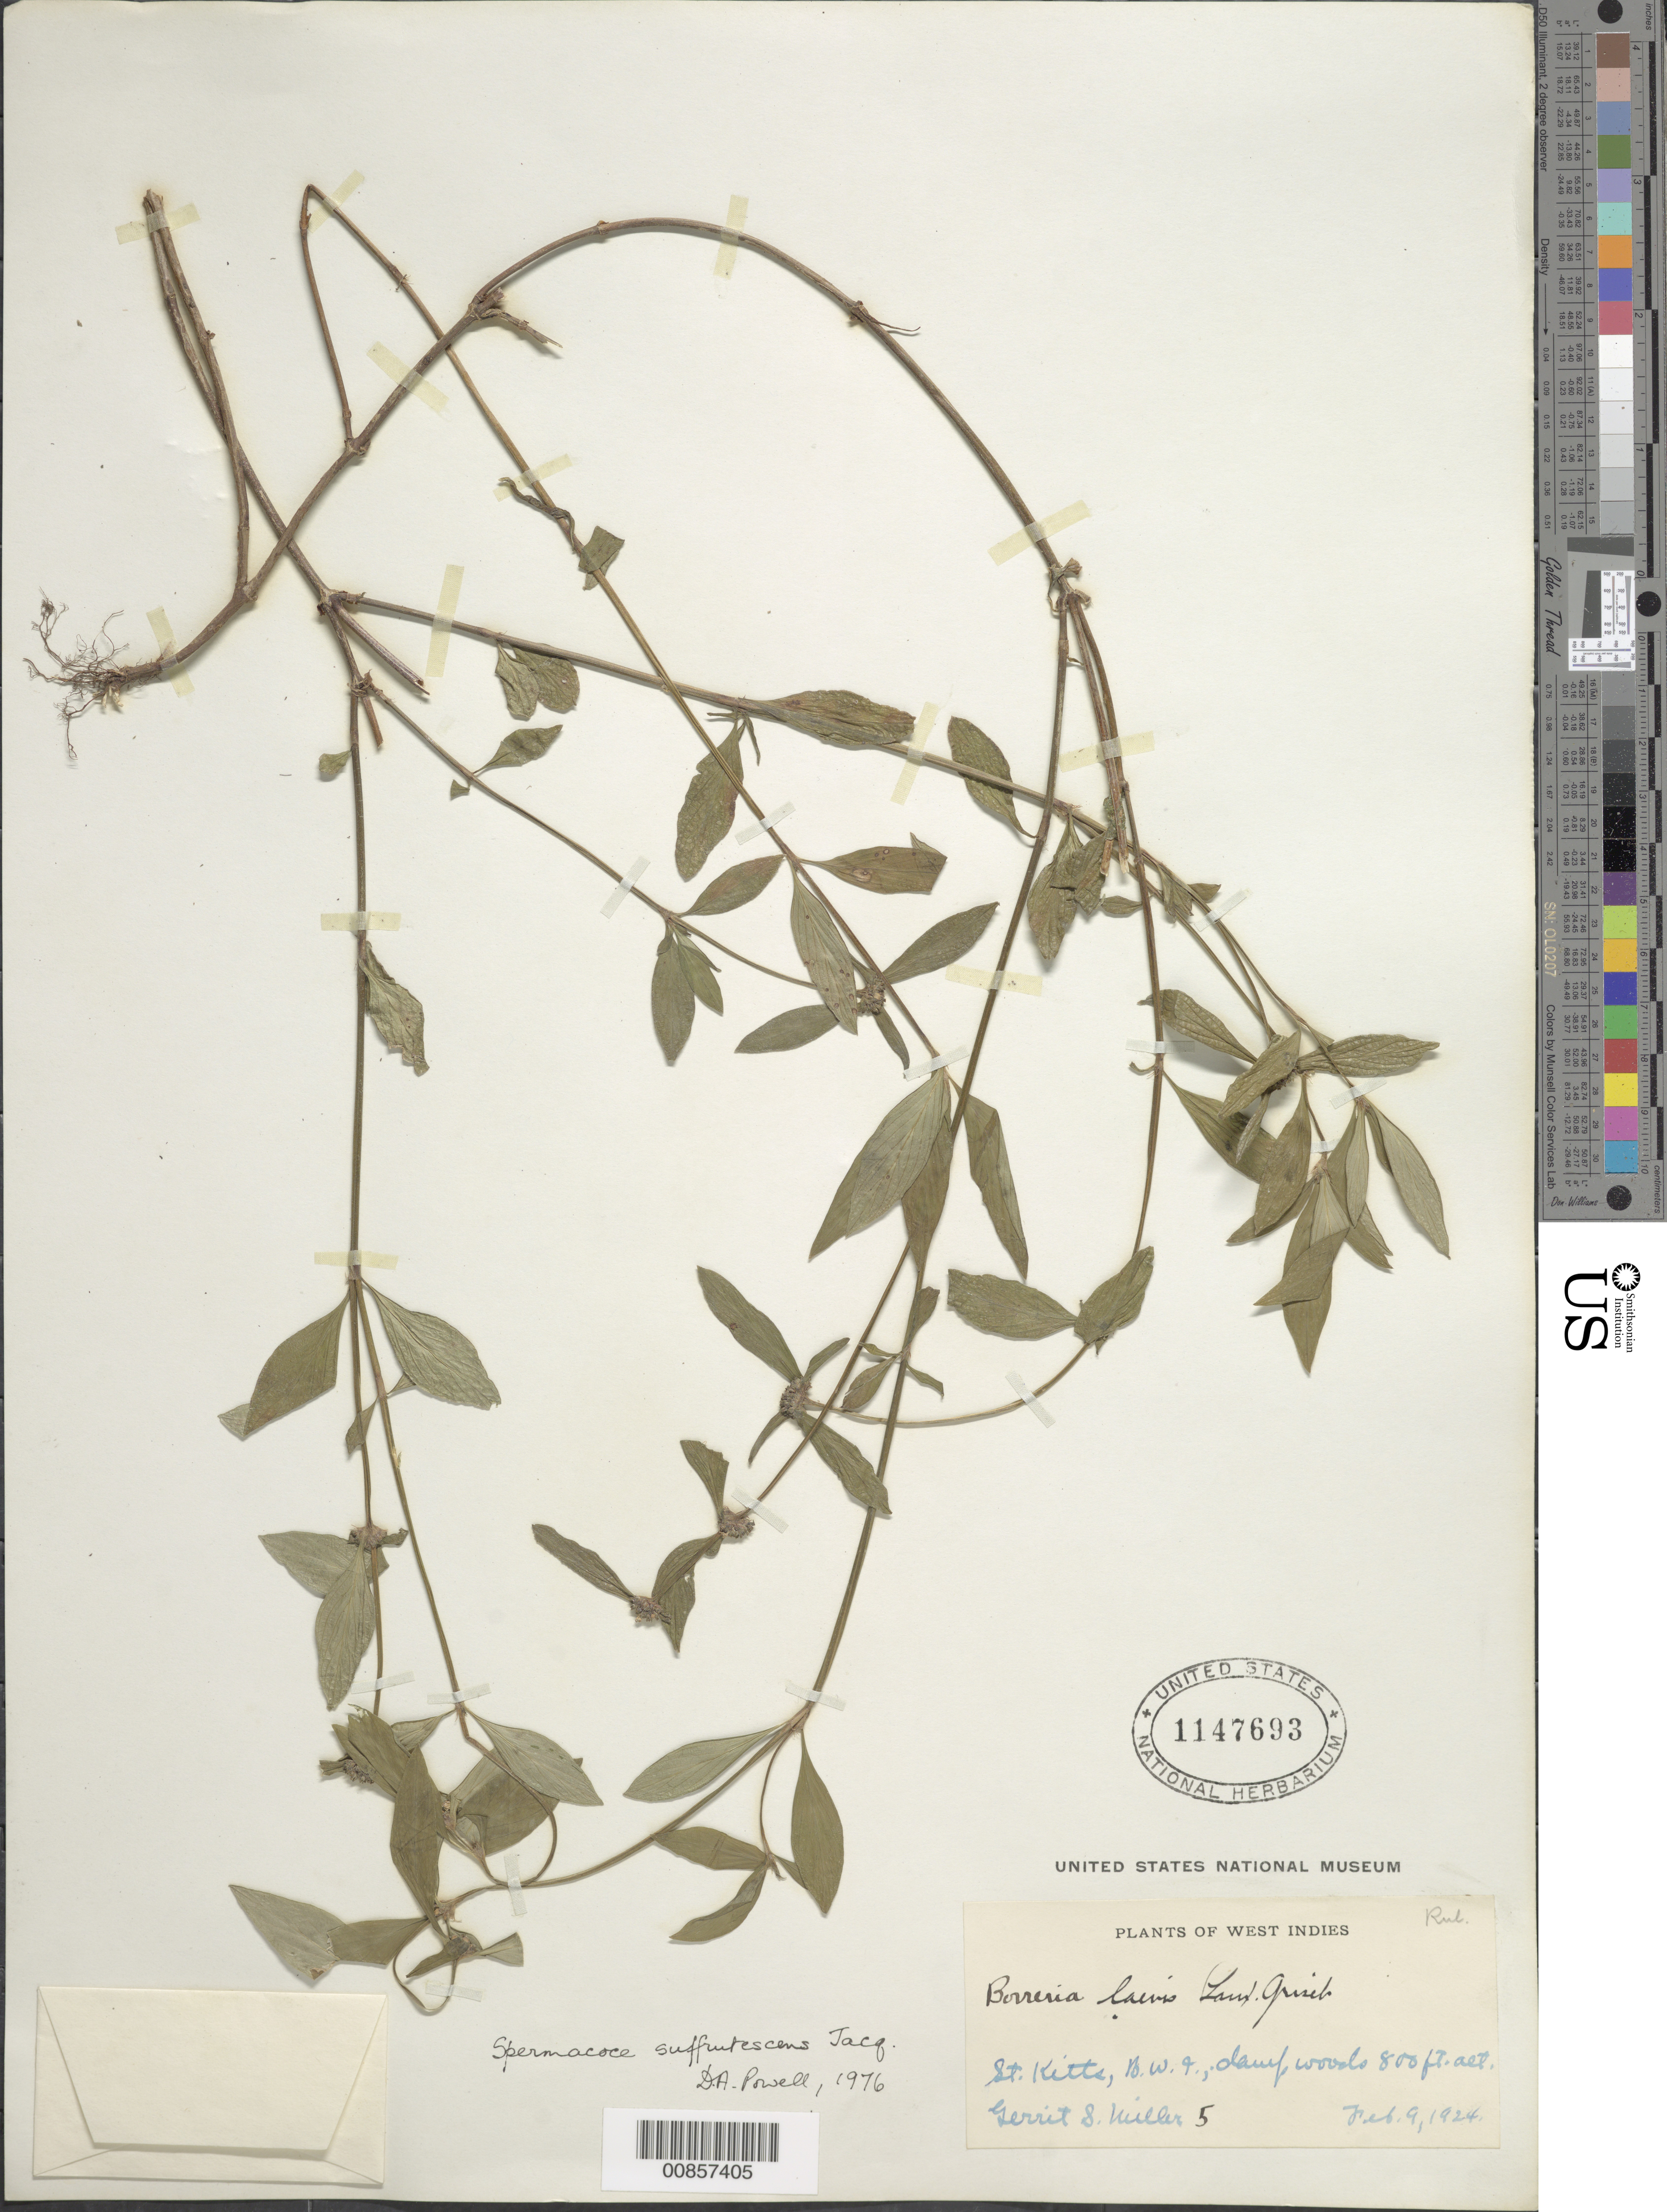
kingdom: Plantae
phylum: Tracheophyta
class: Magnoliopsida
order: Gentianales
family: Rubiaceae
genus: Spermacoce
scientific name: Spermacoce remota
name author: Lam.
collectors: G. S. Miller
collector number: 5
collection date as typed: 09 Feb 1924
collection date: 1924-02-09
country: St. Christopher-Nevis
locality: Woods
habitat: Swarf woods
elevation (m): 244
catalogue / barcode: US 1147693